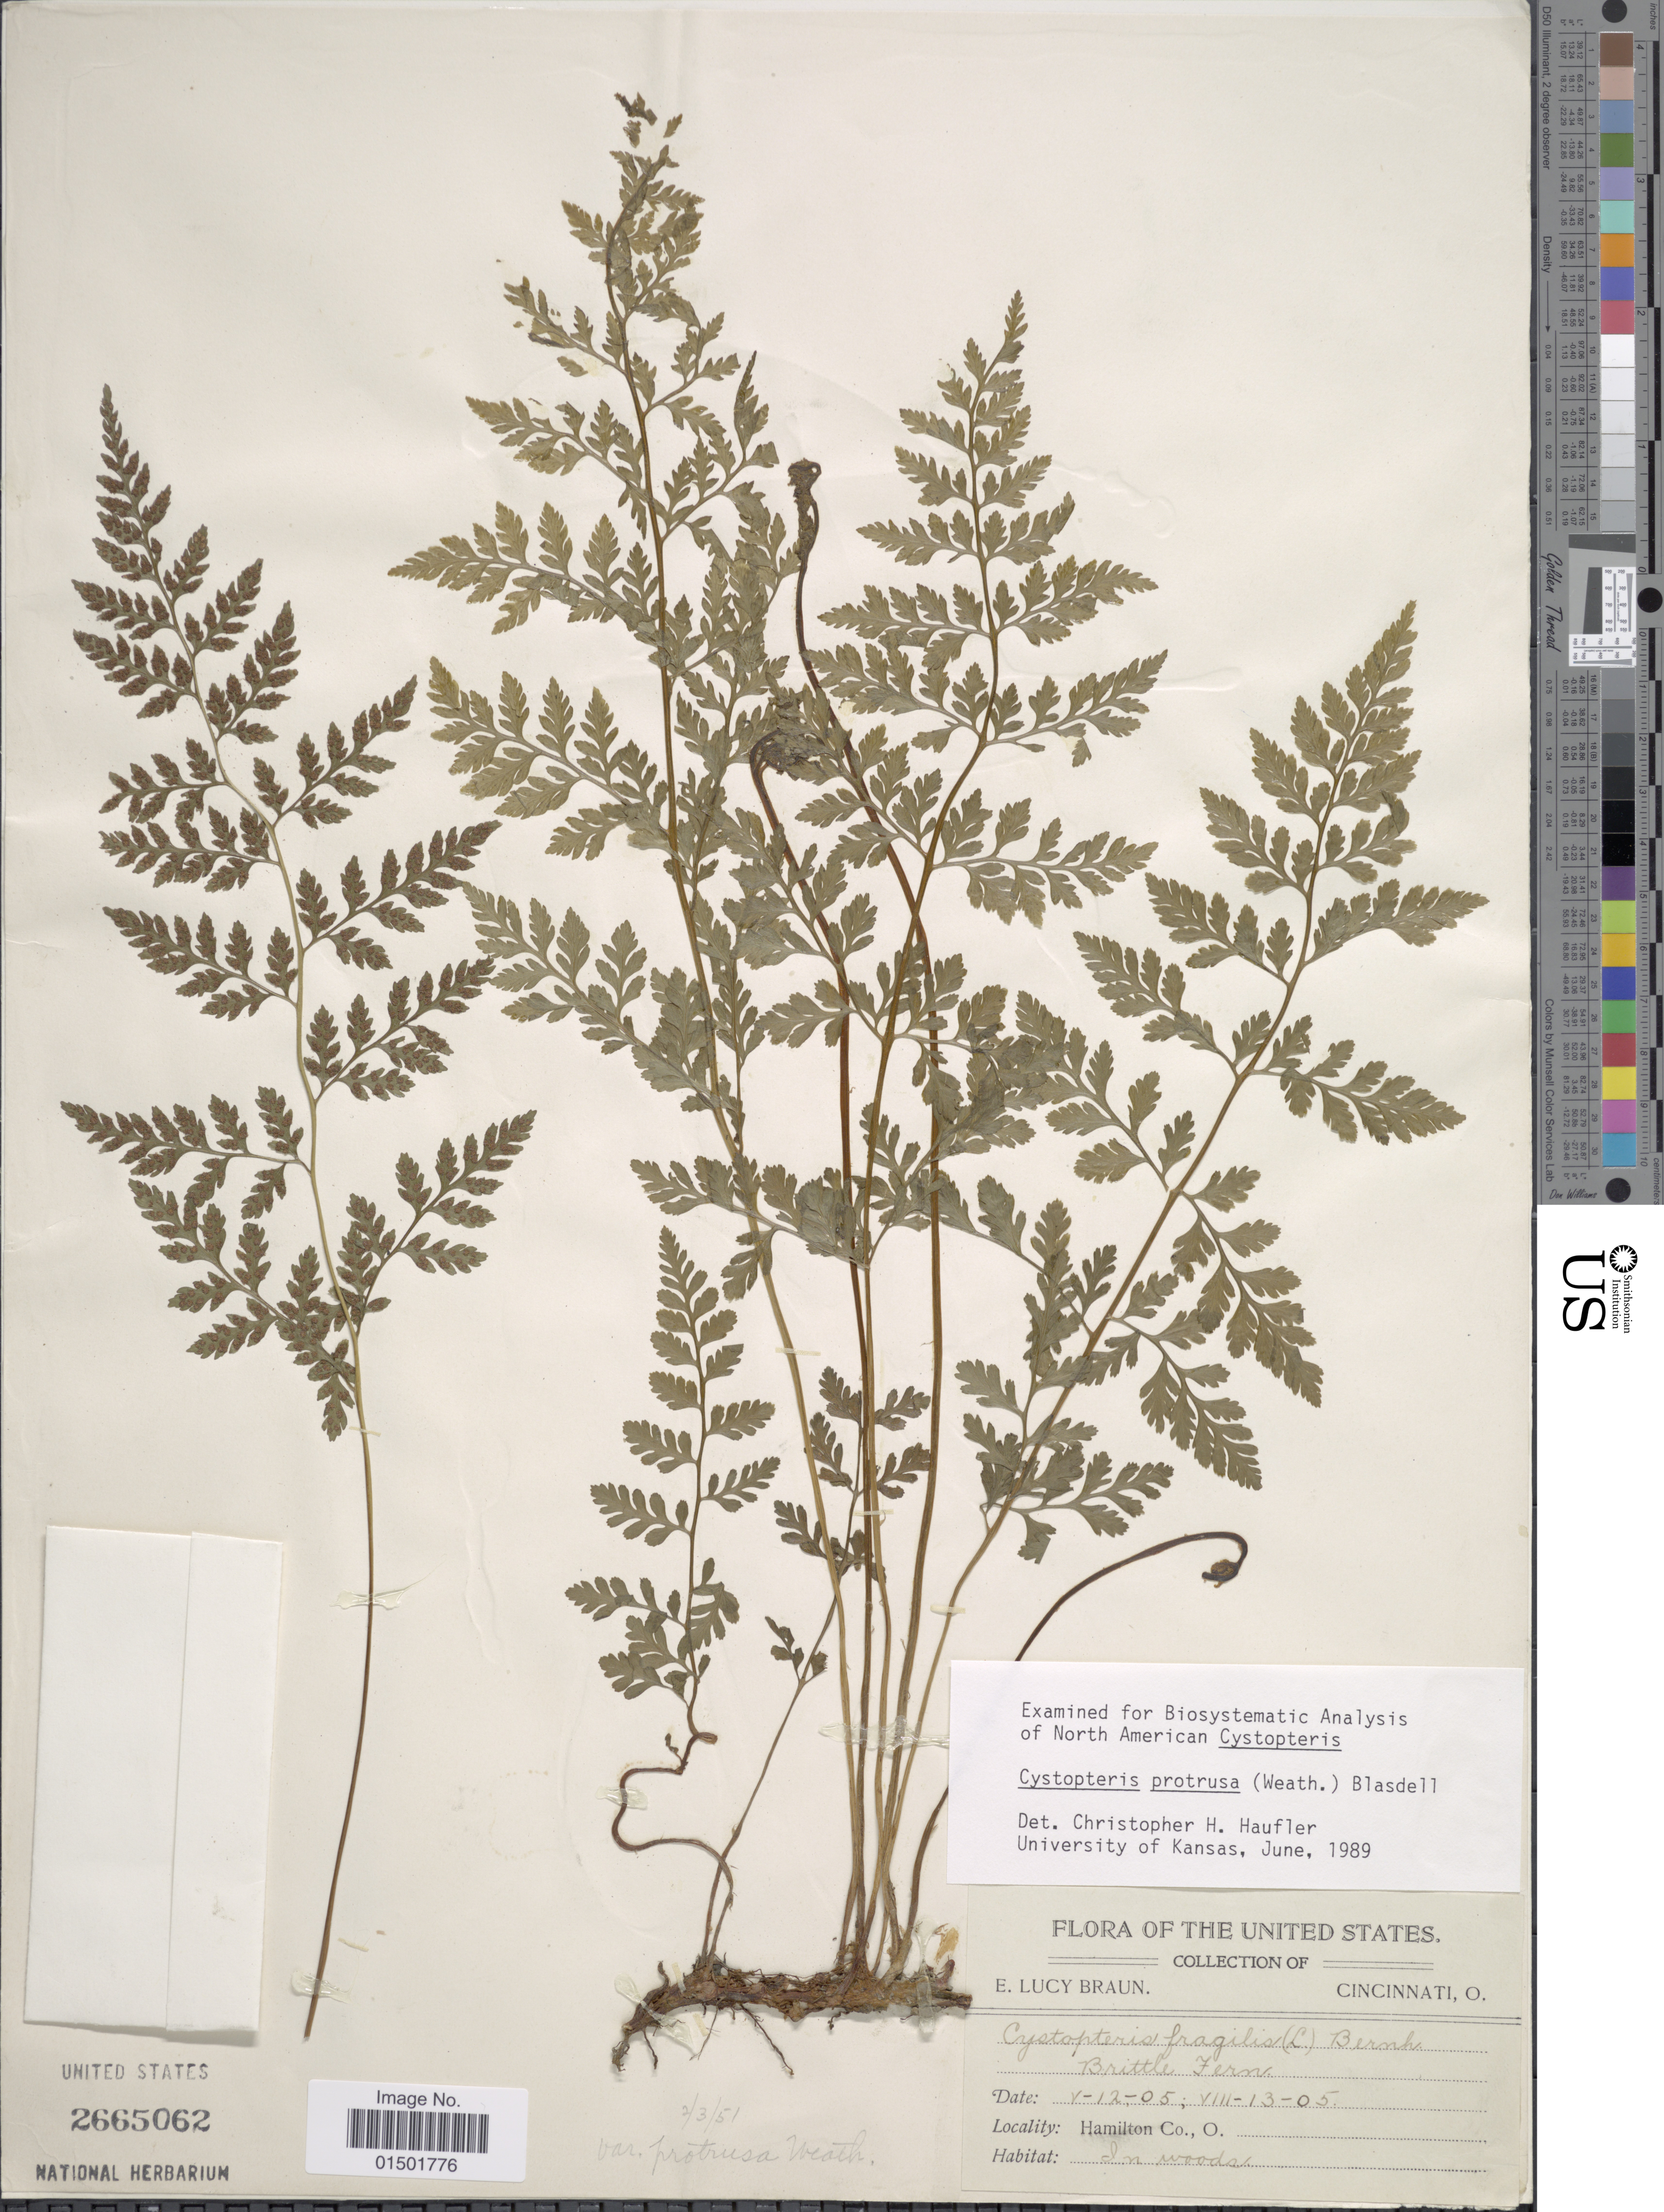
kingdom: Plantae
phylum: Tracheophyta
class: Polypodiopsida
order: Polypodiales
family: Cystopteridaceae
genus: Cystopteris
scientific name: Cystopteris protrusa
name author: (Weath.) Blasdell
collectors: E. L. Braun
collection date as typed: Transcribed d/m/y: 12/5/5 to 13/8/5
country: United States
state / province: Ohio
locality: Hamilton Co., O.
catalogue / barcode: US 2665062